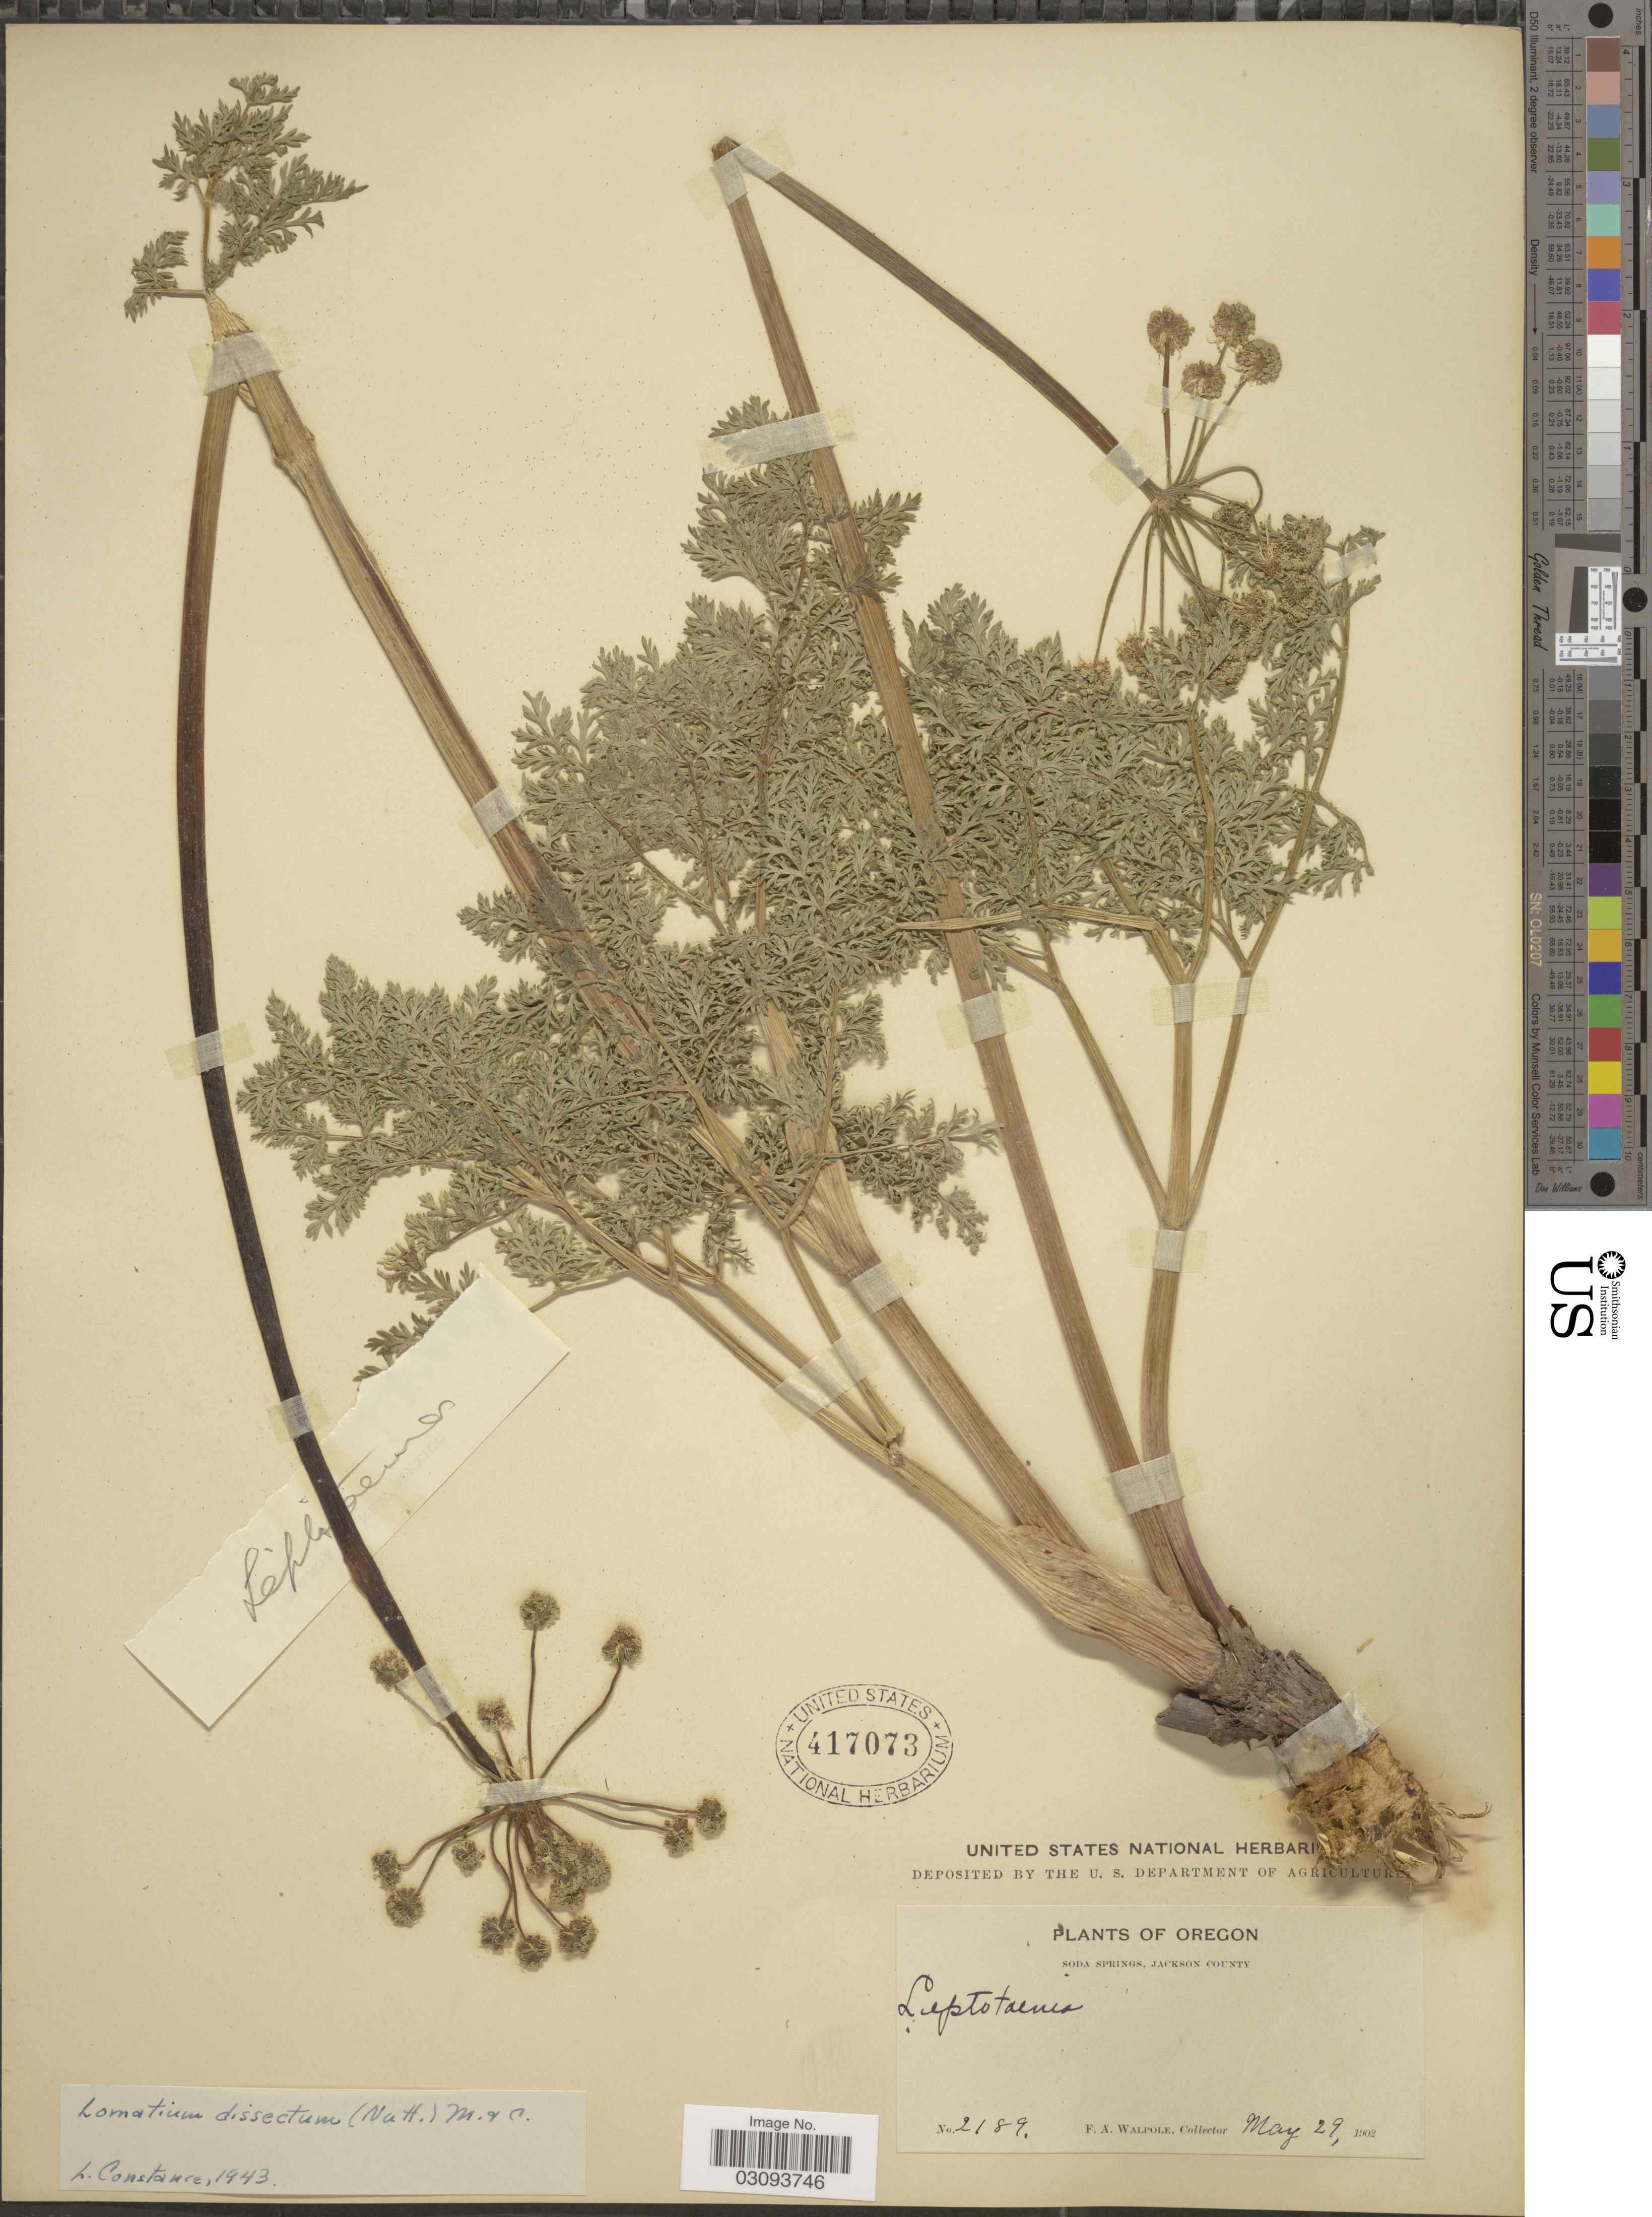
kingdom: Plantae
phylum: Tracheophyta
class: Magnoliopsida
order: Apiales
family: Apiaceae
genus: Lomatium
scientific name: Lomatium dissectum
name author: (Nutt.) Mathias & Constance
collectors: F. Walpole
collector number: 2189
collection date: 1902-05-29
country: United States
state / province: Oregon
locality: Soda Springs, Jackson County.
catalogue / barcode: US 417073